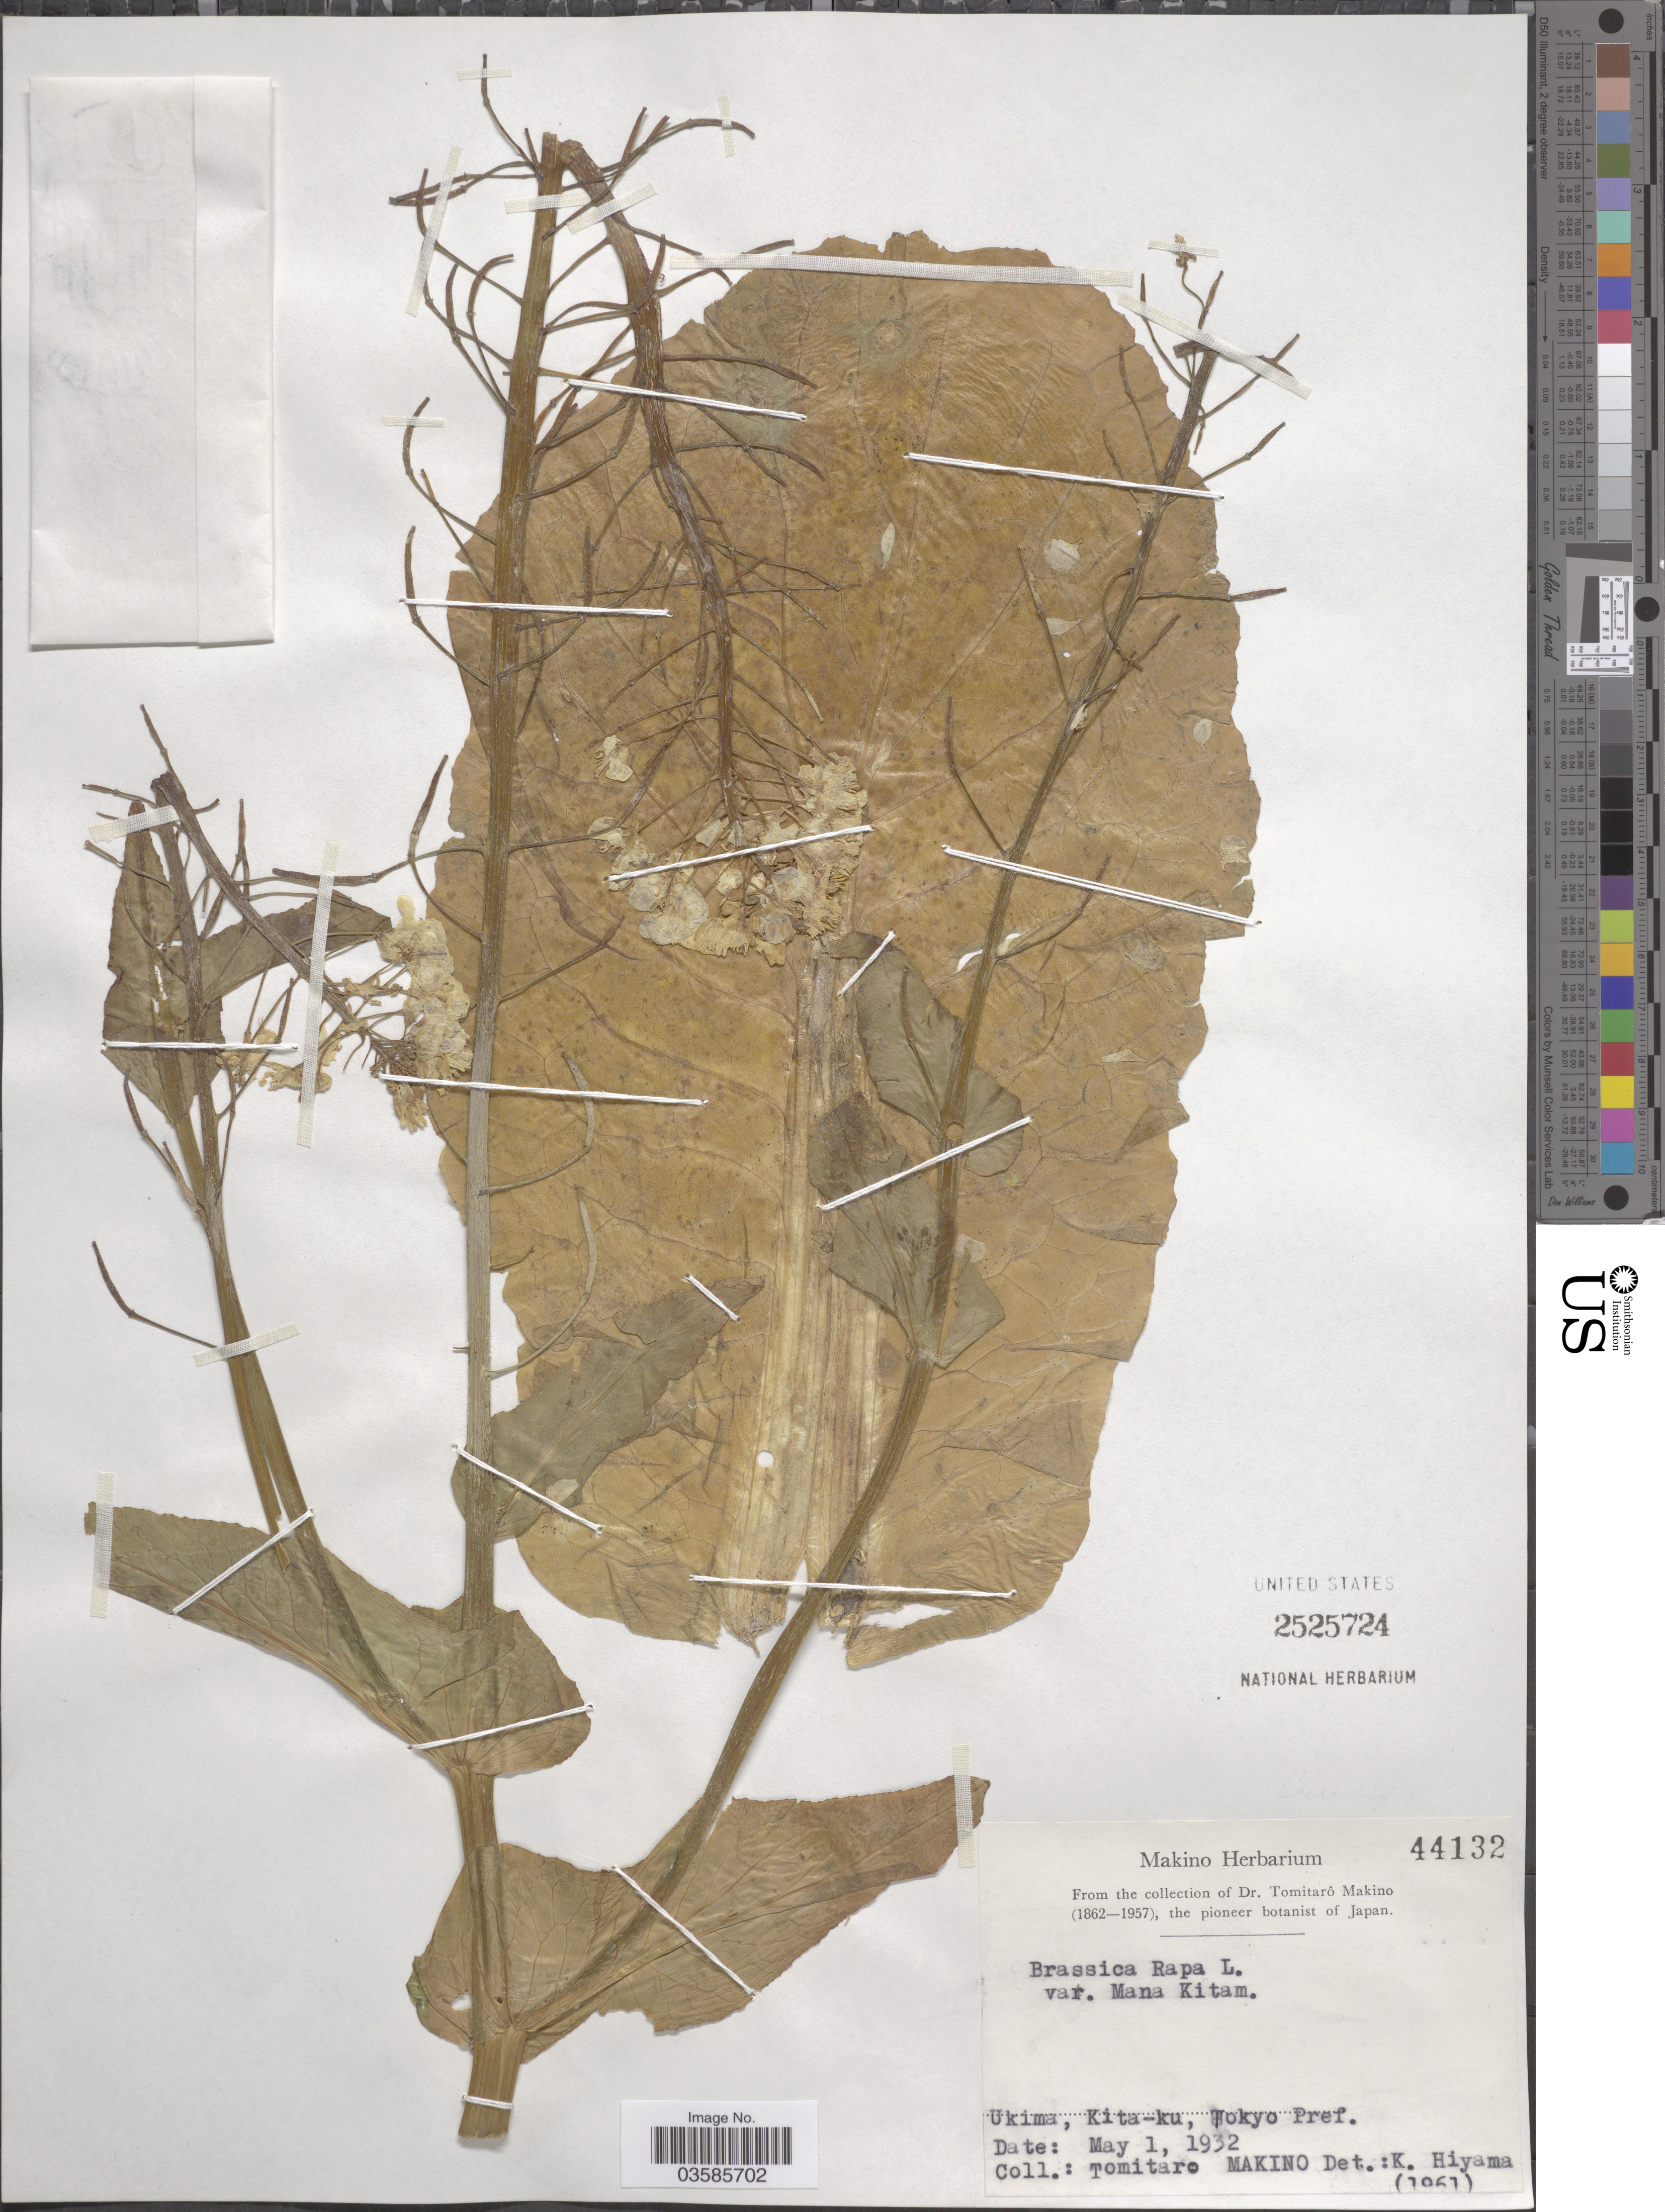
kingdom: Plantae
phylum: Tracheophyta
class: Magnoliopsida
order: Brassicales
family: Brassicaceae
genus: Brassica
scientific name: Brassica rapa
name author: L.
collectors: T. Makino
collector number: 44132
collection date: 1932-05-01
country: Japan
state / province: Tokyo, Federal City of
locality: Ukima, Kita-Ku, Tokyo Pref.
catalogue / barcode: US 2525724